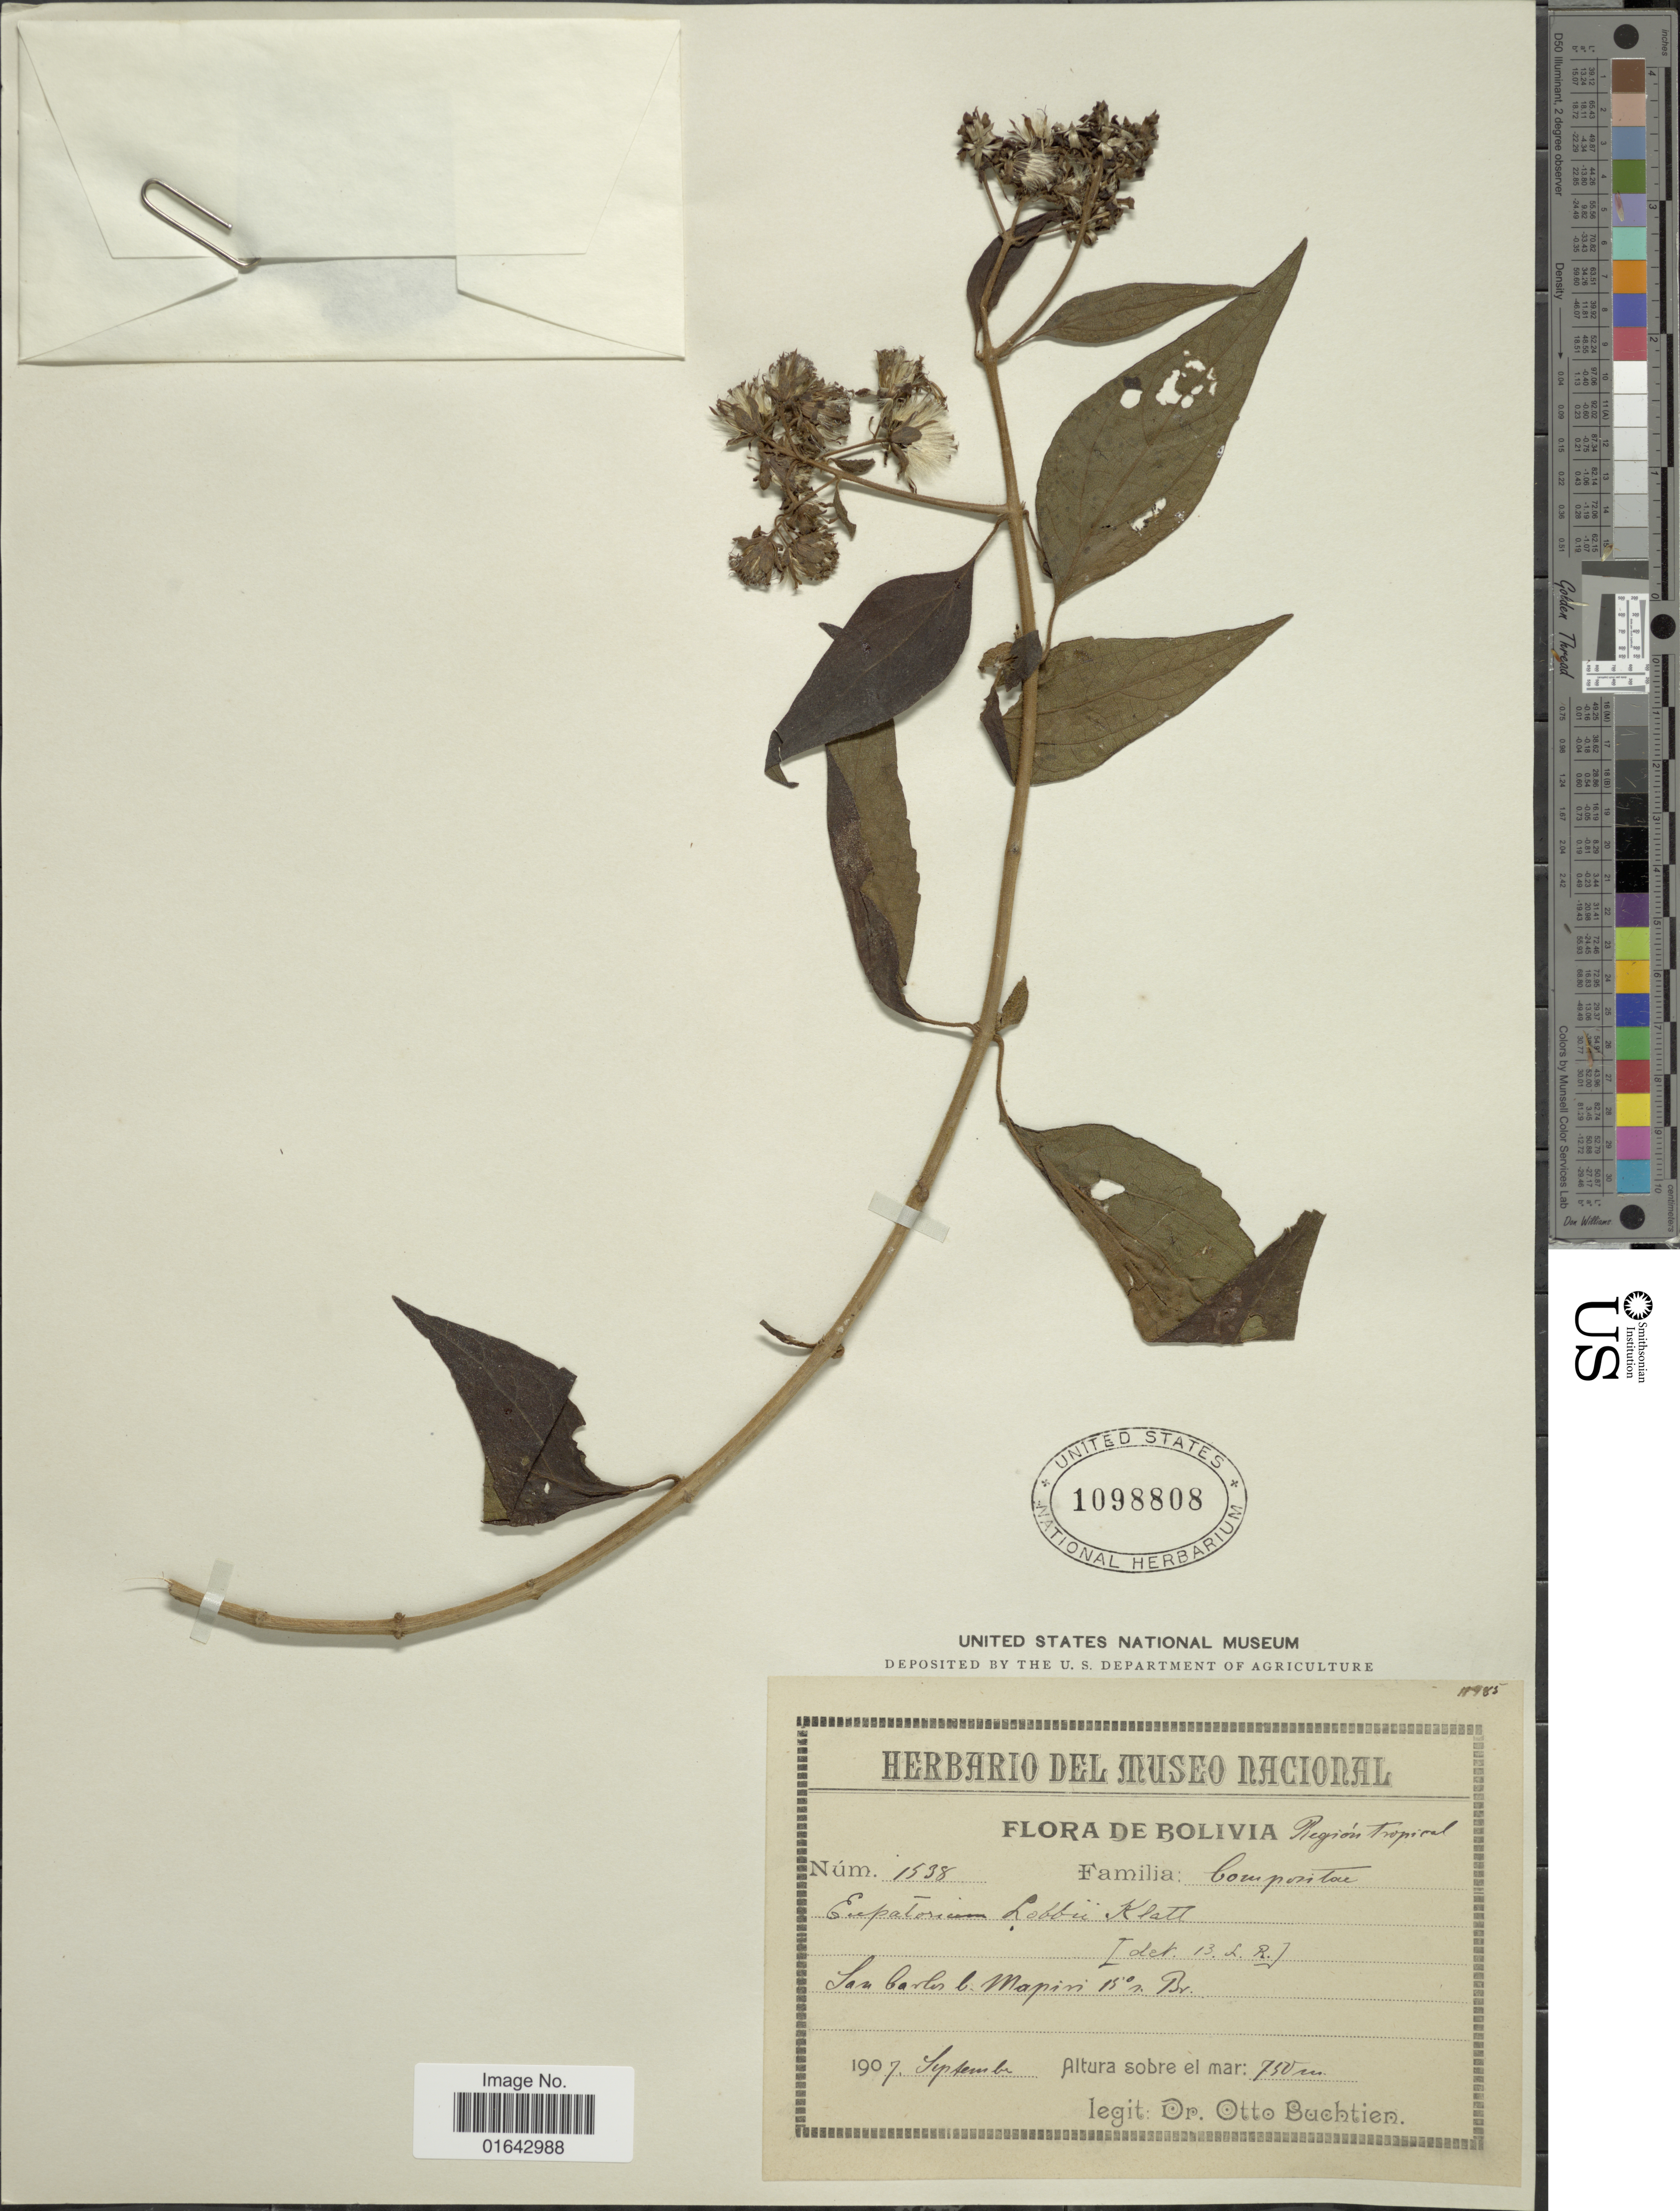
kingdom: Plantae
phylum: Tracheophyta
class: Magnoliopsida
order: Asterales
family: Asteraceae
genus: Dasycondylus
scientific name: Dasycondylus lobbii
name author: (Klatt) R.M. King & H. Rob.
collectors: O. Buchtien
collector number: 1538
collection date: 1907-09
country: Bolivia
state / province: La Paz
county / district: Mapiri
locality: San Carlos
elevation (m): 750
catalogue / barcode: US 1098808